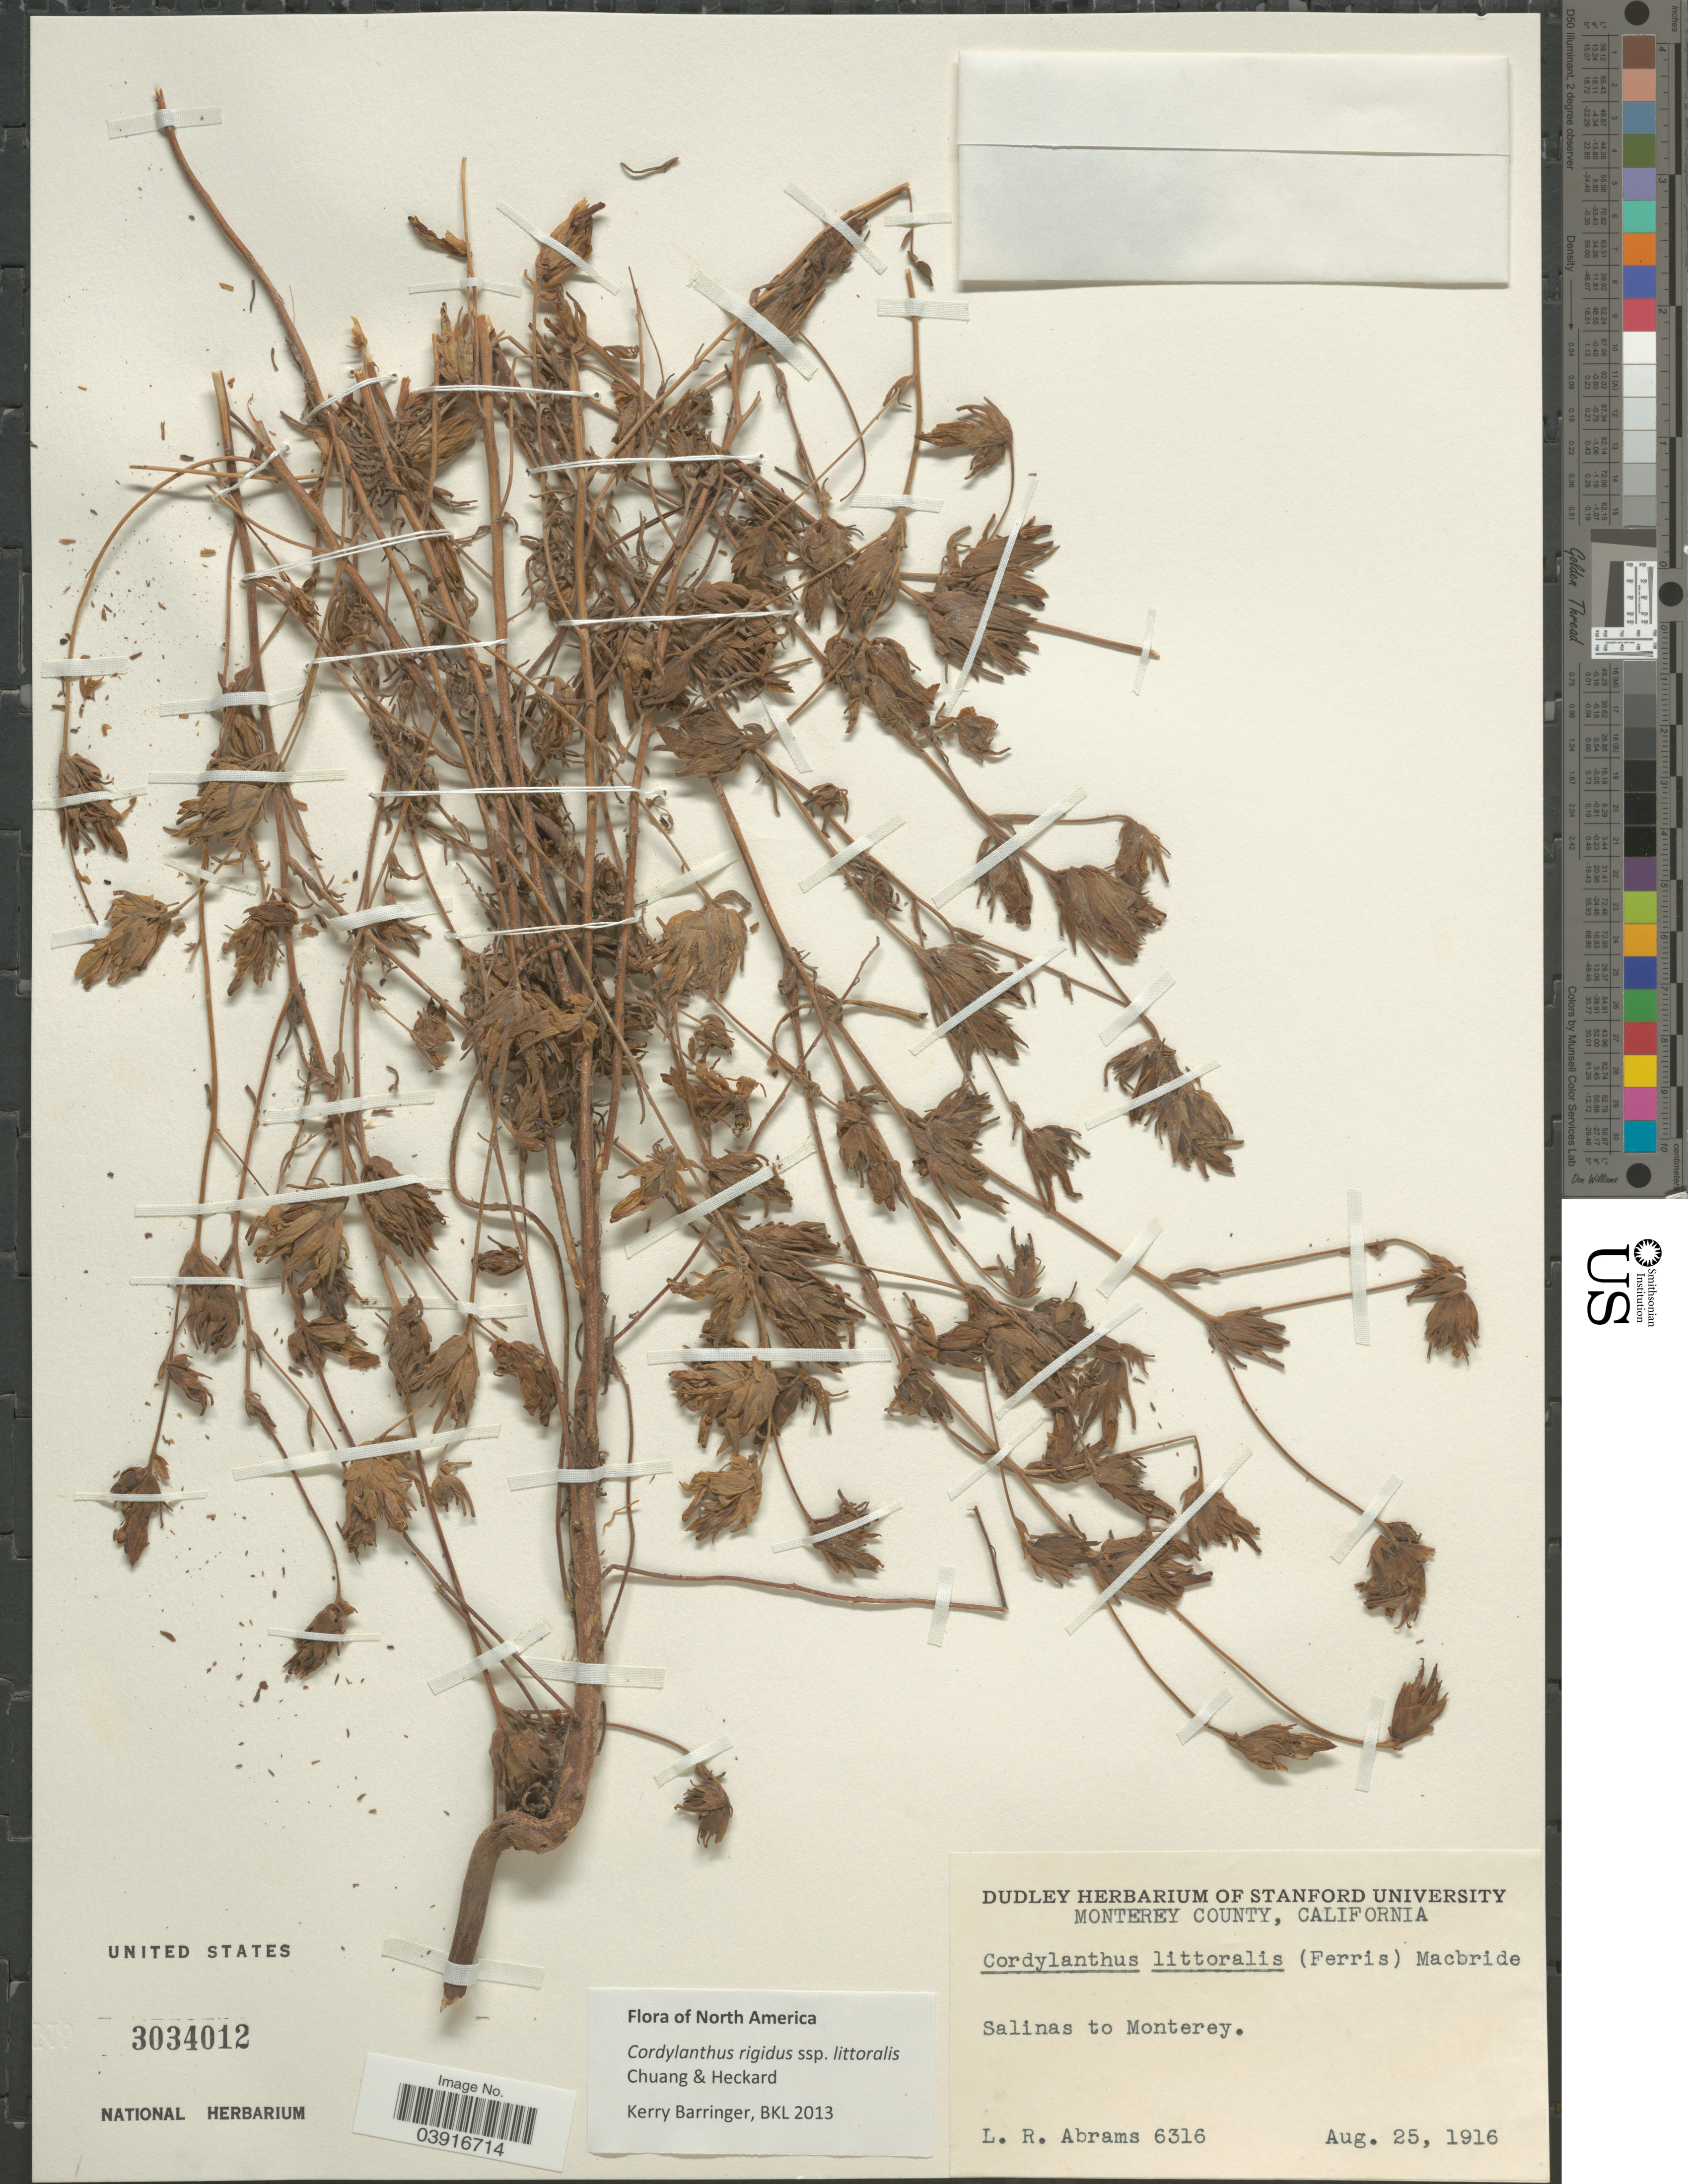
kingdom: Plantae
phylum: Tracheophyta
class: Magnoliopsida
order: Lamiales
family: Orobanchaceae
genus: Cordylanthus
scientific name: Cordylanthus rigidus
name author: (Benth.) Jeps.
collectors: L. Abrams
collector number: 6316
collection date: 1916-08-25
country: United States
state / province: California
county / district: Monterey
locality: Monterey County. Salinas to Monterey.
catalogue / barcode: US 3034012